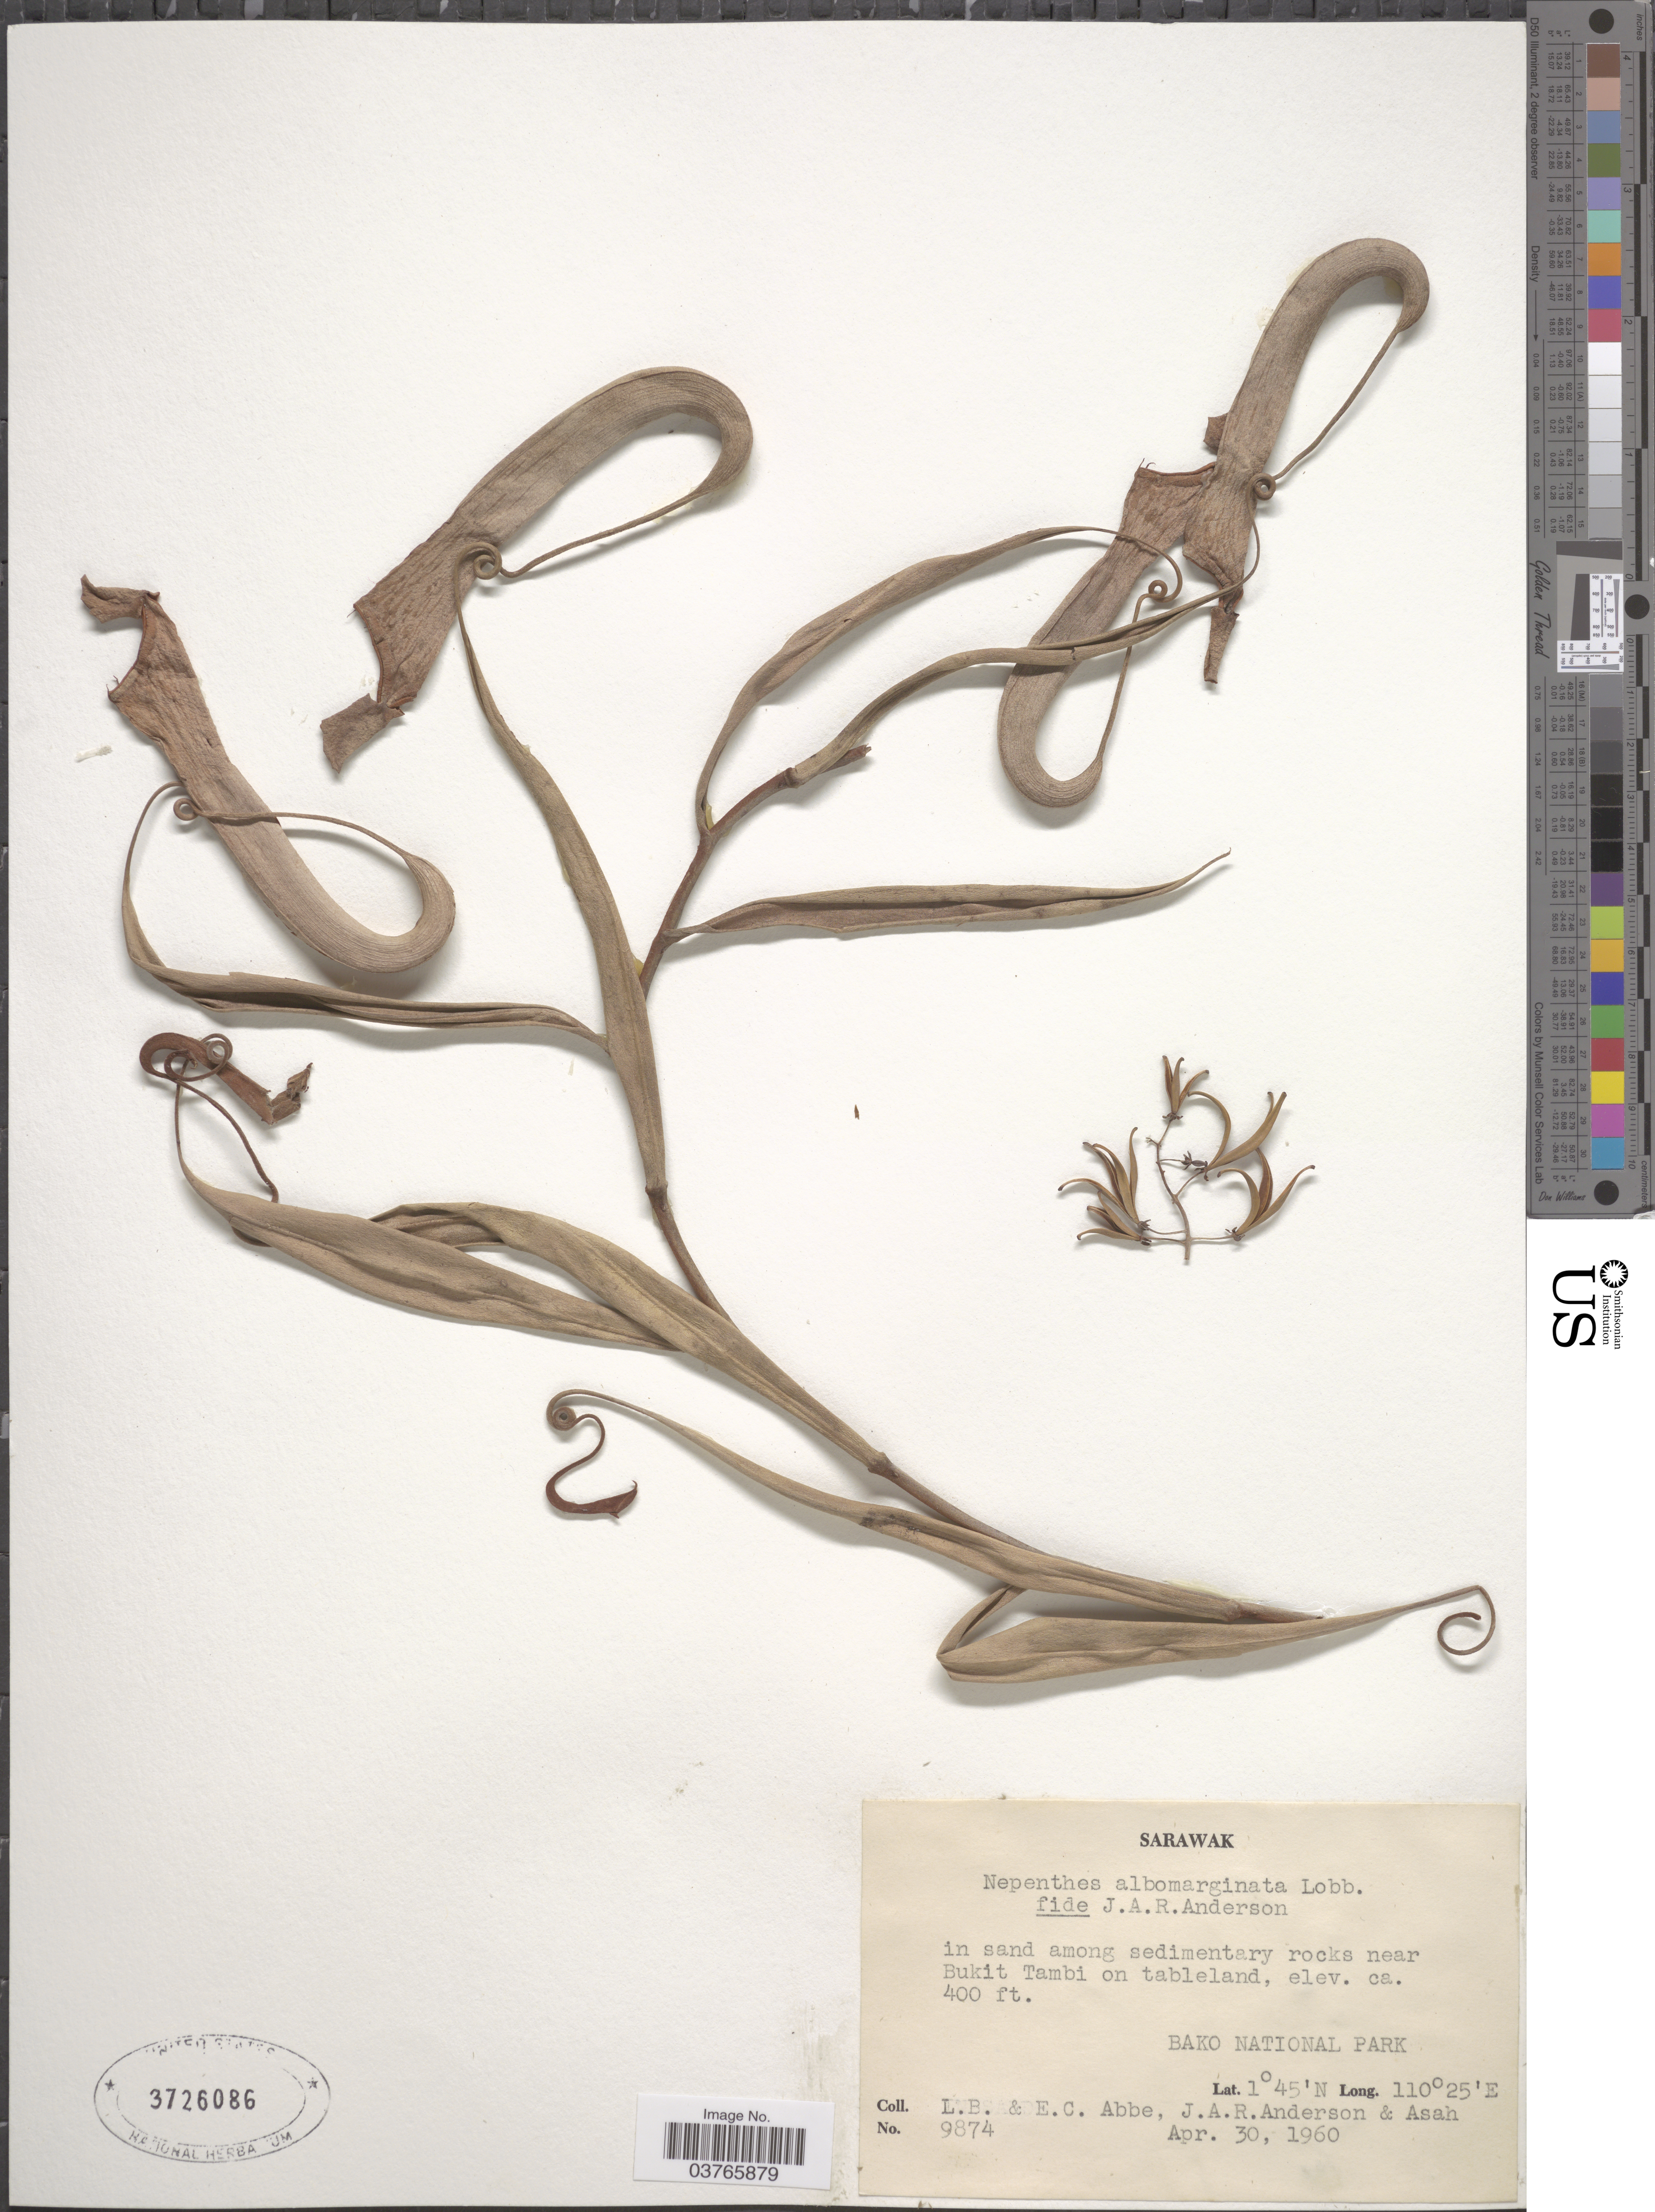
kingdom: Plantae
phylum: Tracheophyta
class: Magnoliopsida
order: Caryophyllales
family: Nepenthaceae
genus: Nepenthes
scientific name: Nepenthes albomarginata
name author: T. Lobb ex Lindl.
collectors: L. B. Abbe, E. C. Abbe, J. A. R. Anderson & Asah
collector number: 9874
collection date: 1960-04-30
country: Malaysia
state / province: Sarawak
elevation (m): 122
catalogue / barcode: US 3726086